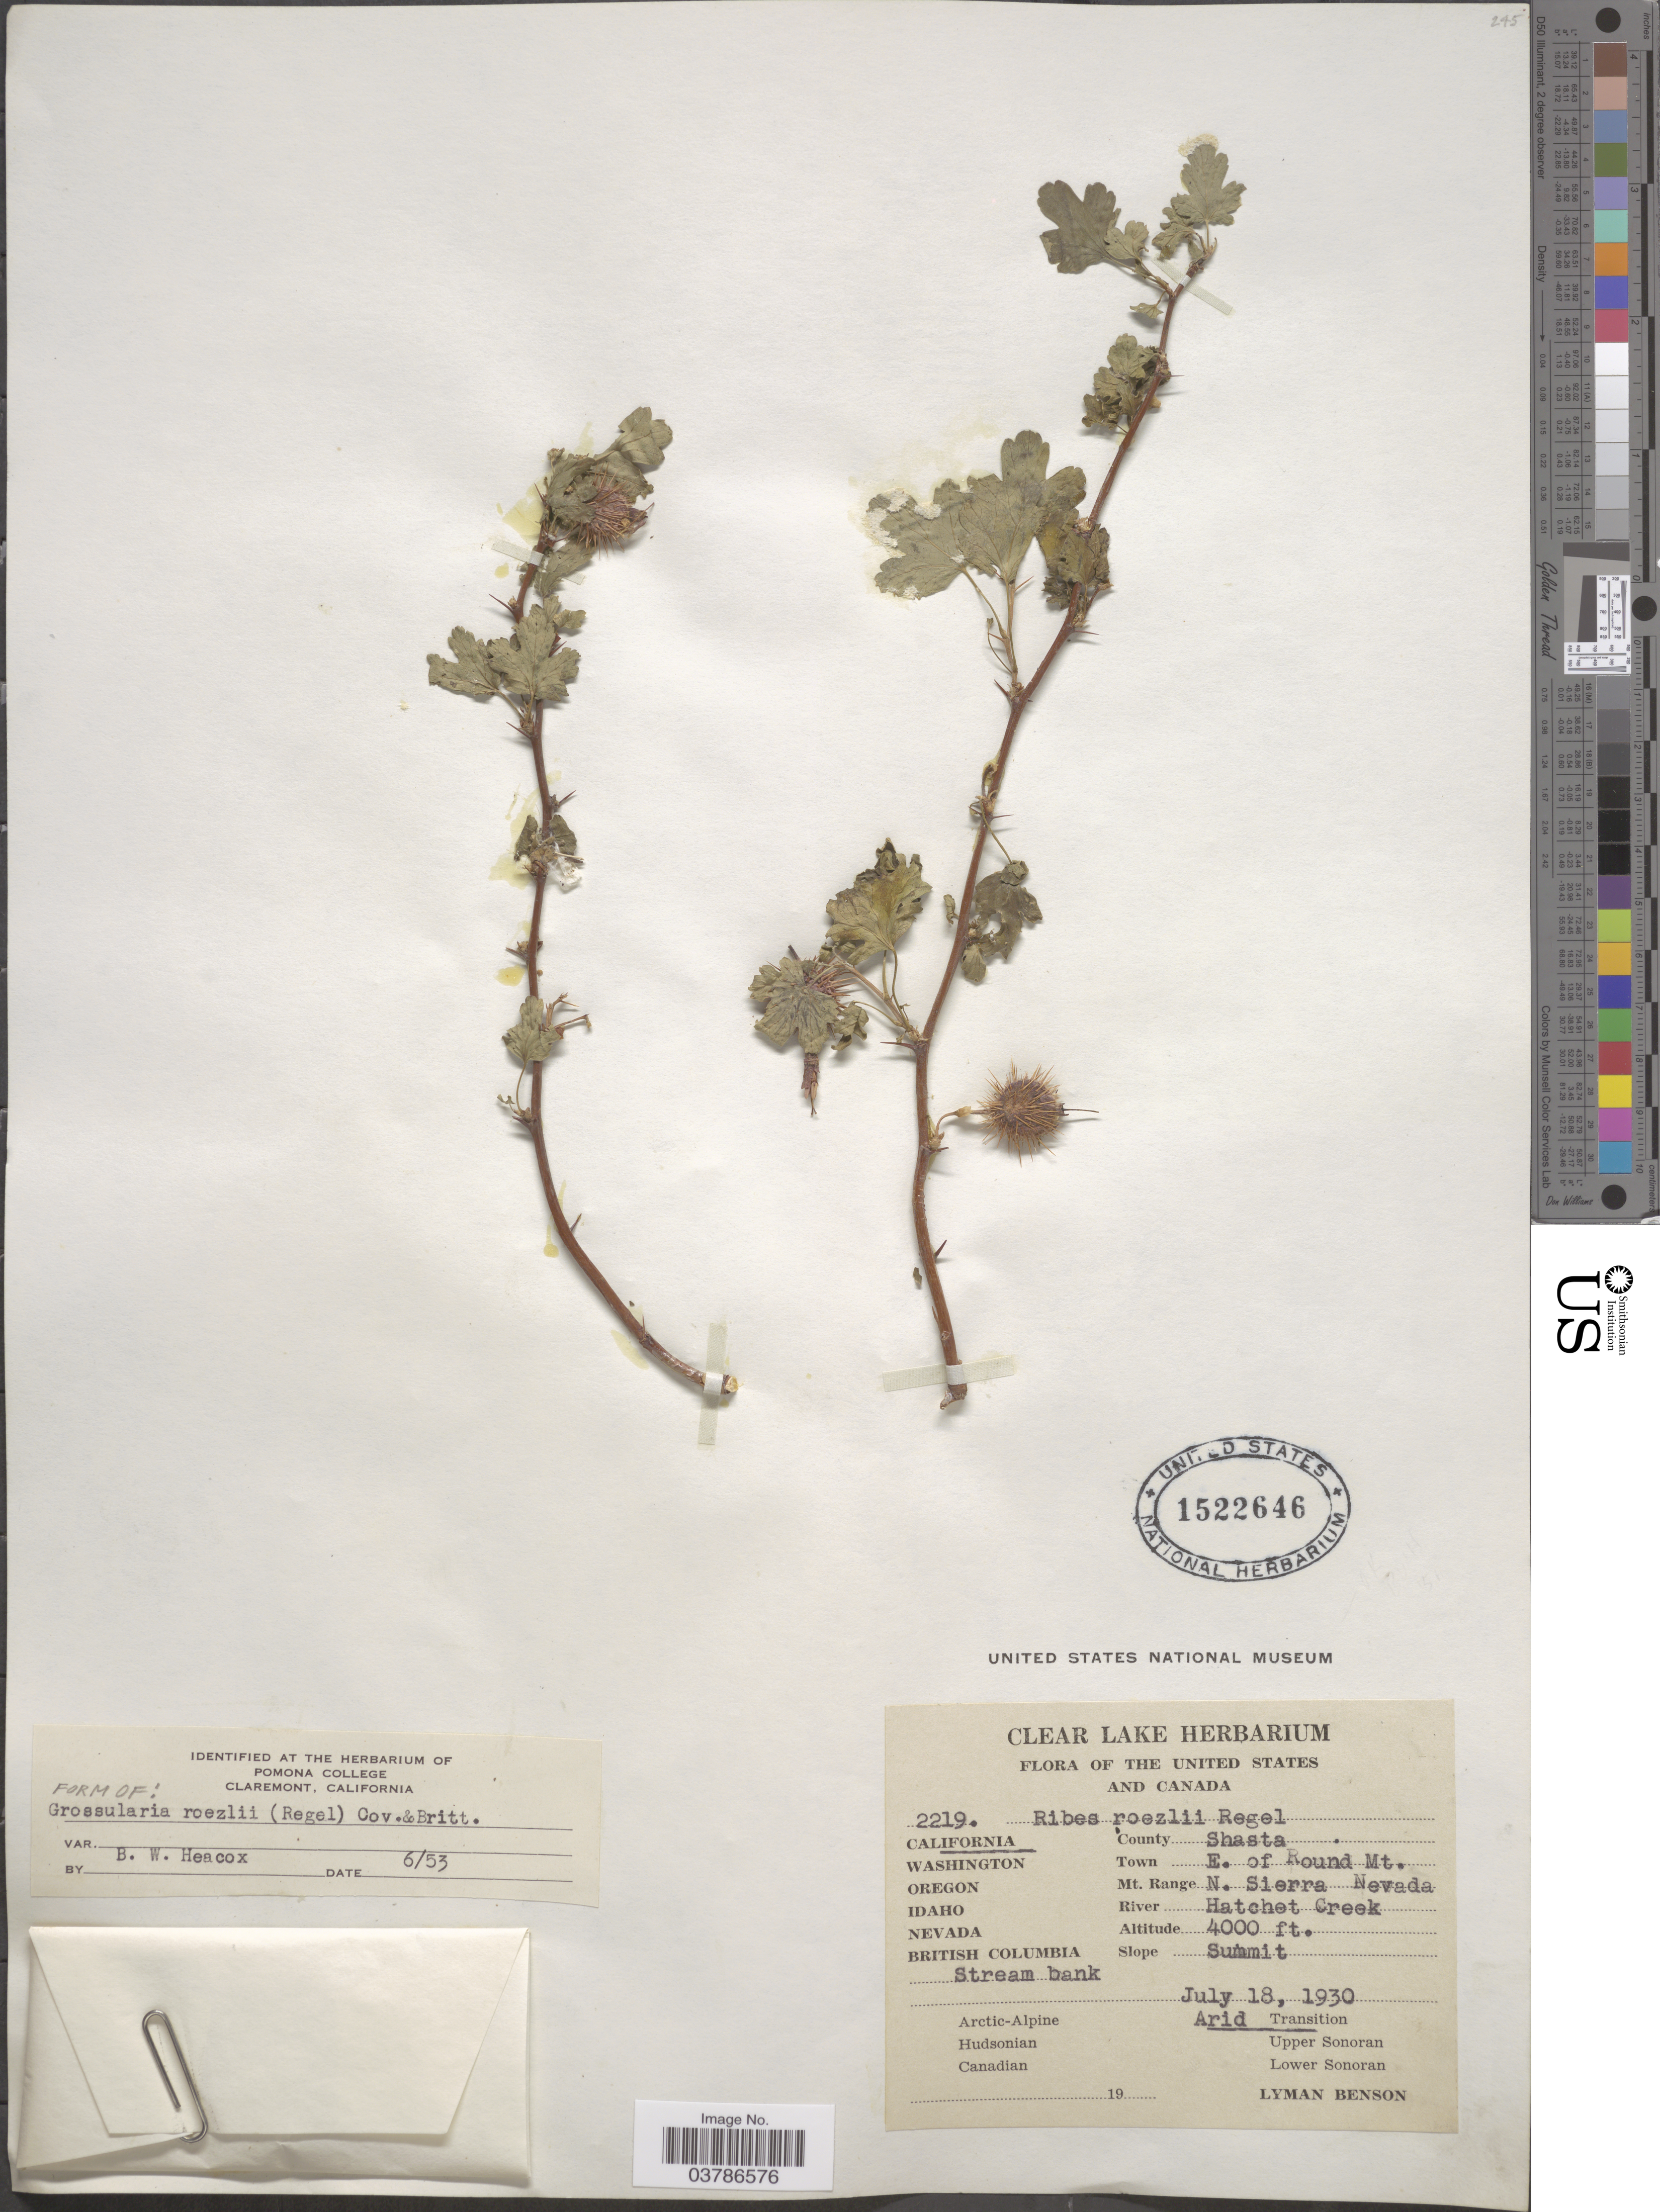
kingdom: Plantae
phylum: Tracheophyta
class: Magnoliopsida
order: Saxifragales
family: Grossulariaceae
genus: Ribes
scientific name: Ribes roezlii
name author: Regel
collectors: L. D. Benson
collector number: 2219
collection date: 1930-07-18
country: United States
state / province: California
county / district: Shasta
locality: County Shasta. Town E. of Round Mt. Mt. Range N. Sierra Nevada. River Hatchet Creek. Slope Summit. Stream bank. Arid Transition.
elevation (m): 1219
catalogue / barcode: US 1522646